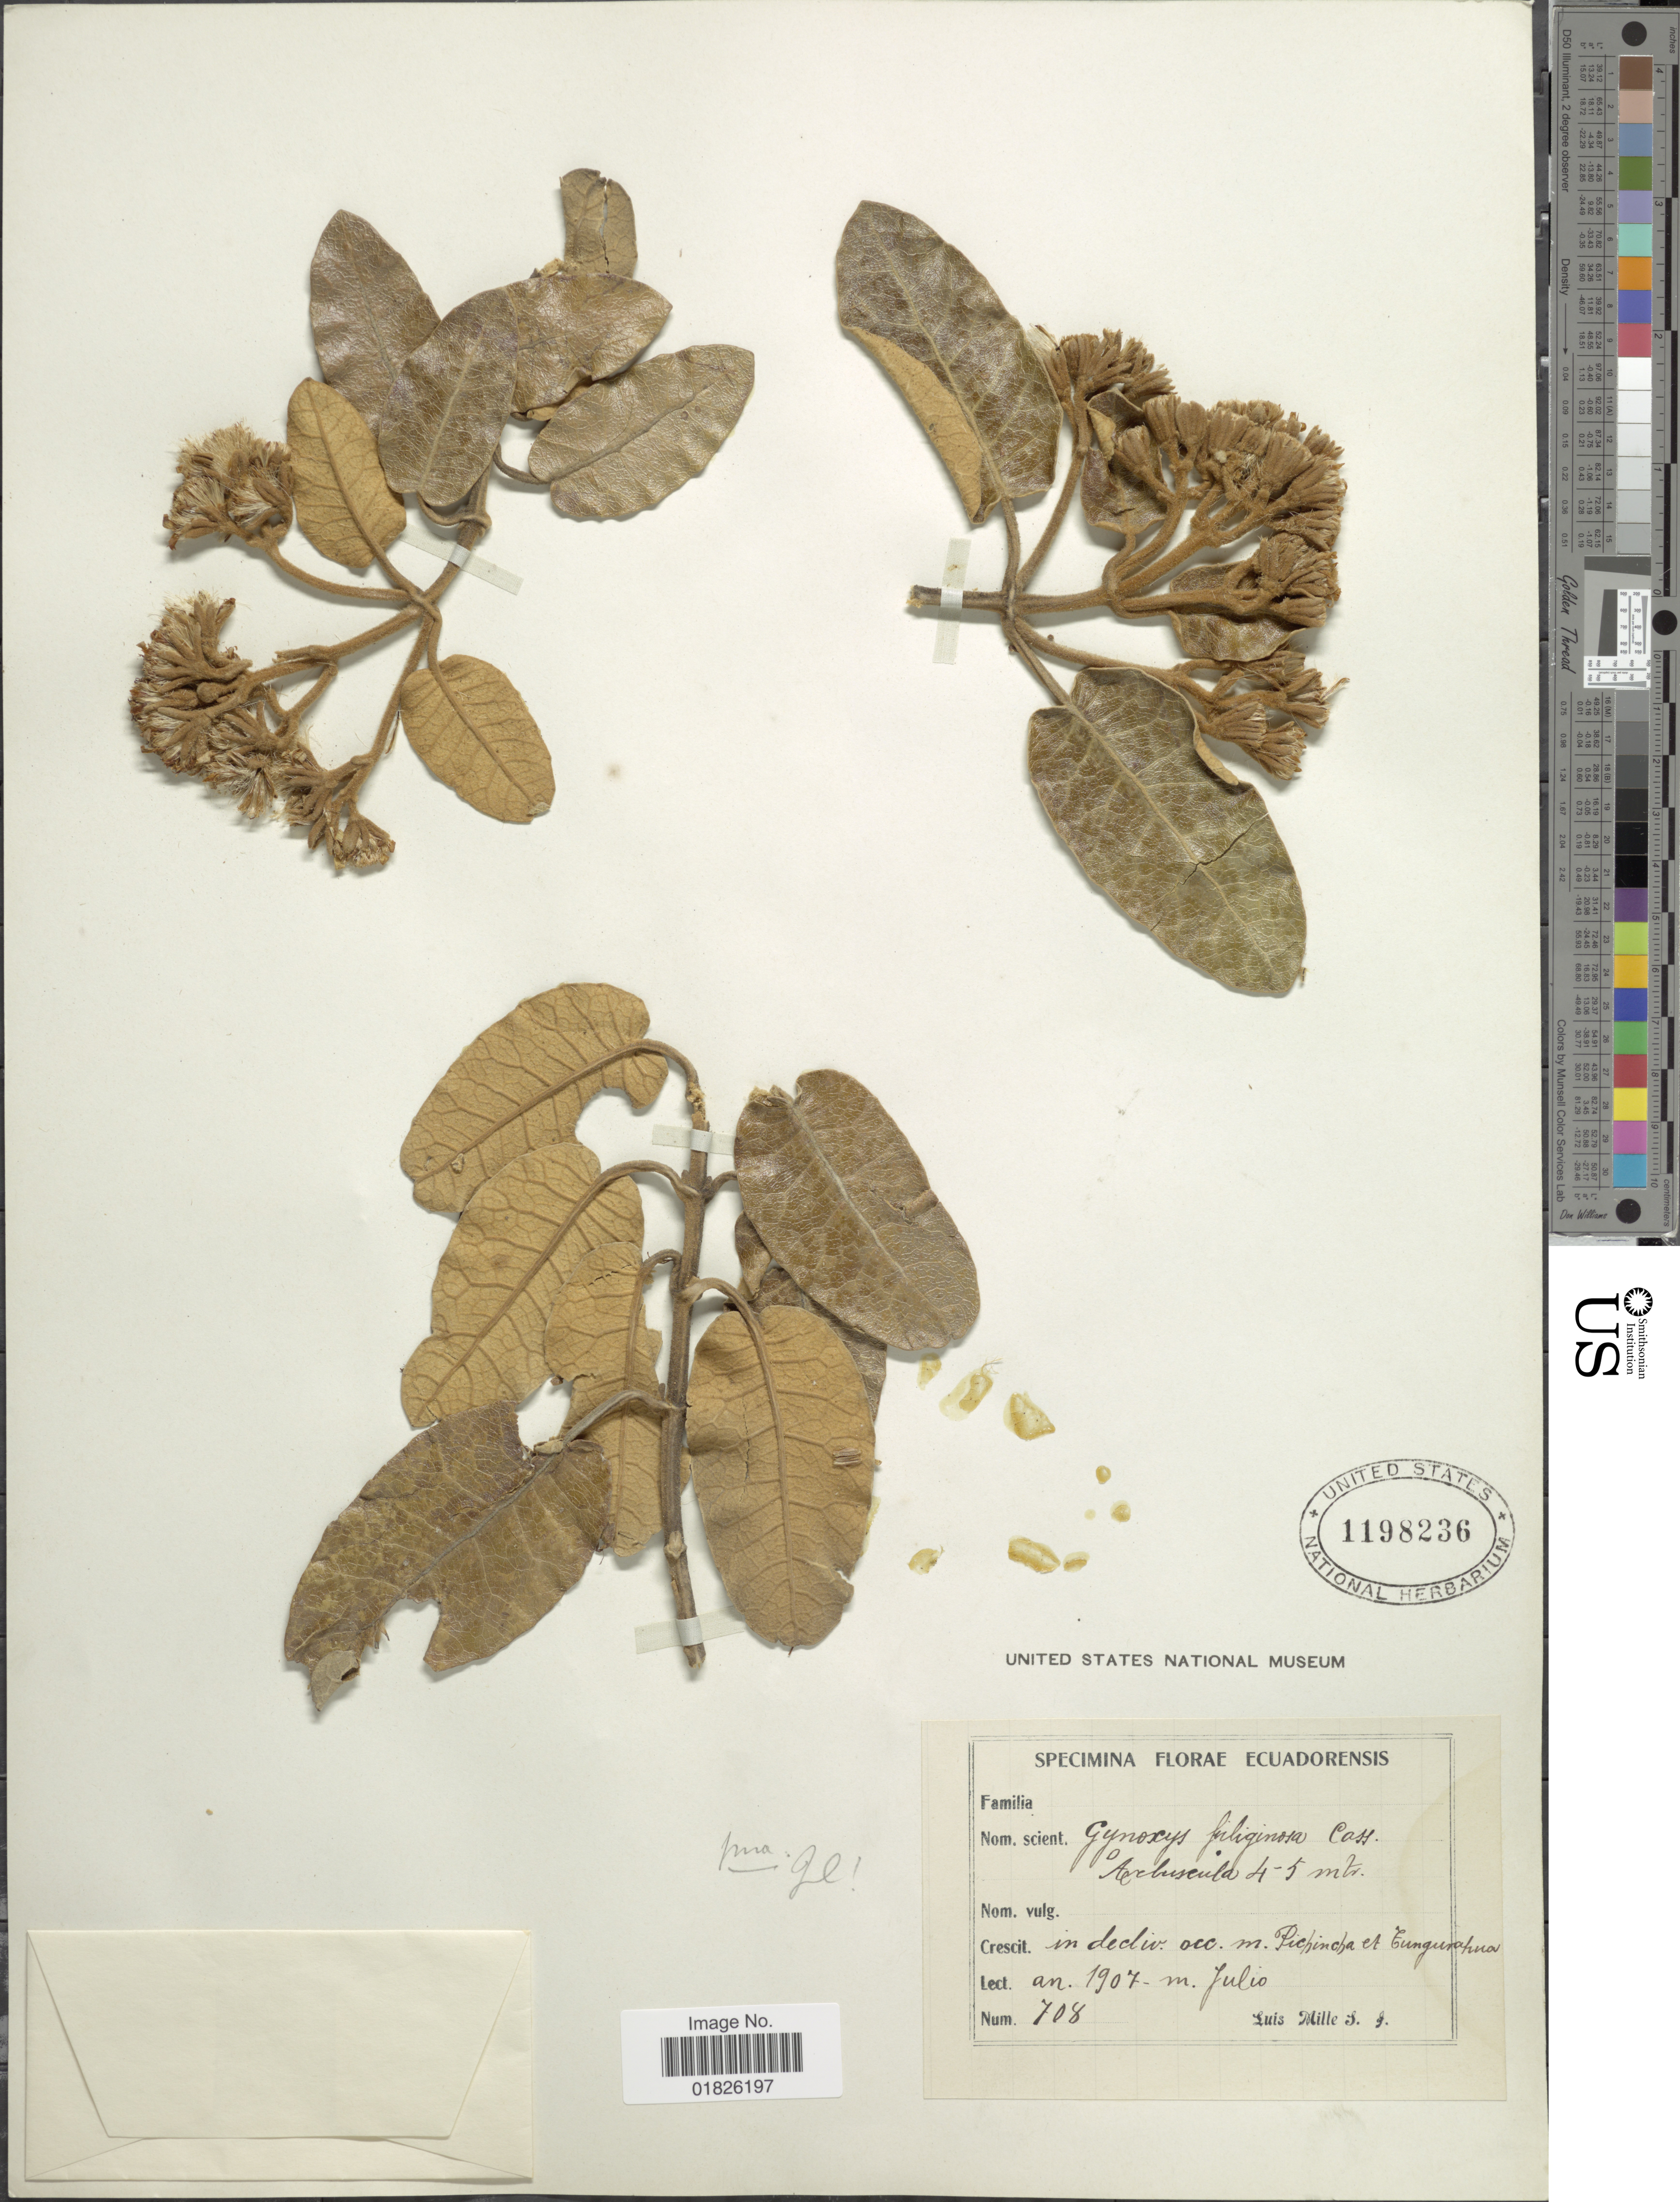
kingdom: Plantae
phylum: Tracheophyta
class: Magnoliopsida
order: Asterales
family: Asteraceae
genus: Gynoxys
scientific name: Gynoxys fuliginosa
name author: Cass.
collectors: L. Mille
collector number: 708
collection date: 1907-07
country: Ecuador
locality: In decliv. occ. m. Pichincha et Tungurahua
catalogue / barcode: US 1198236